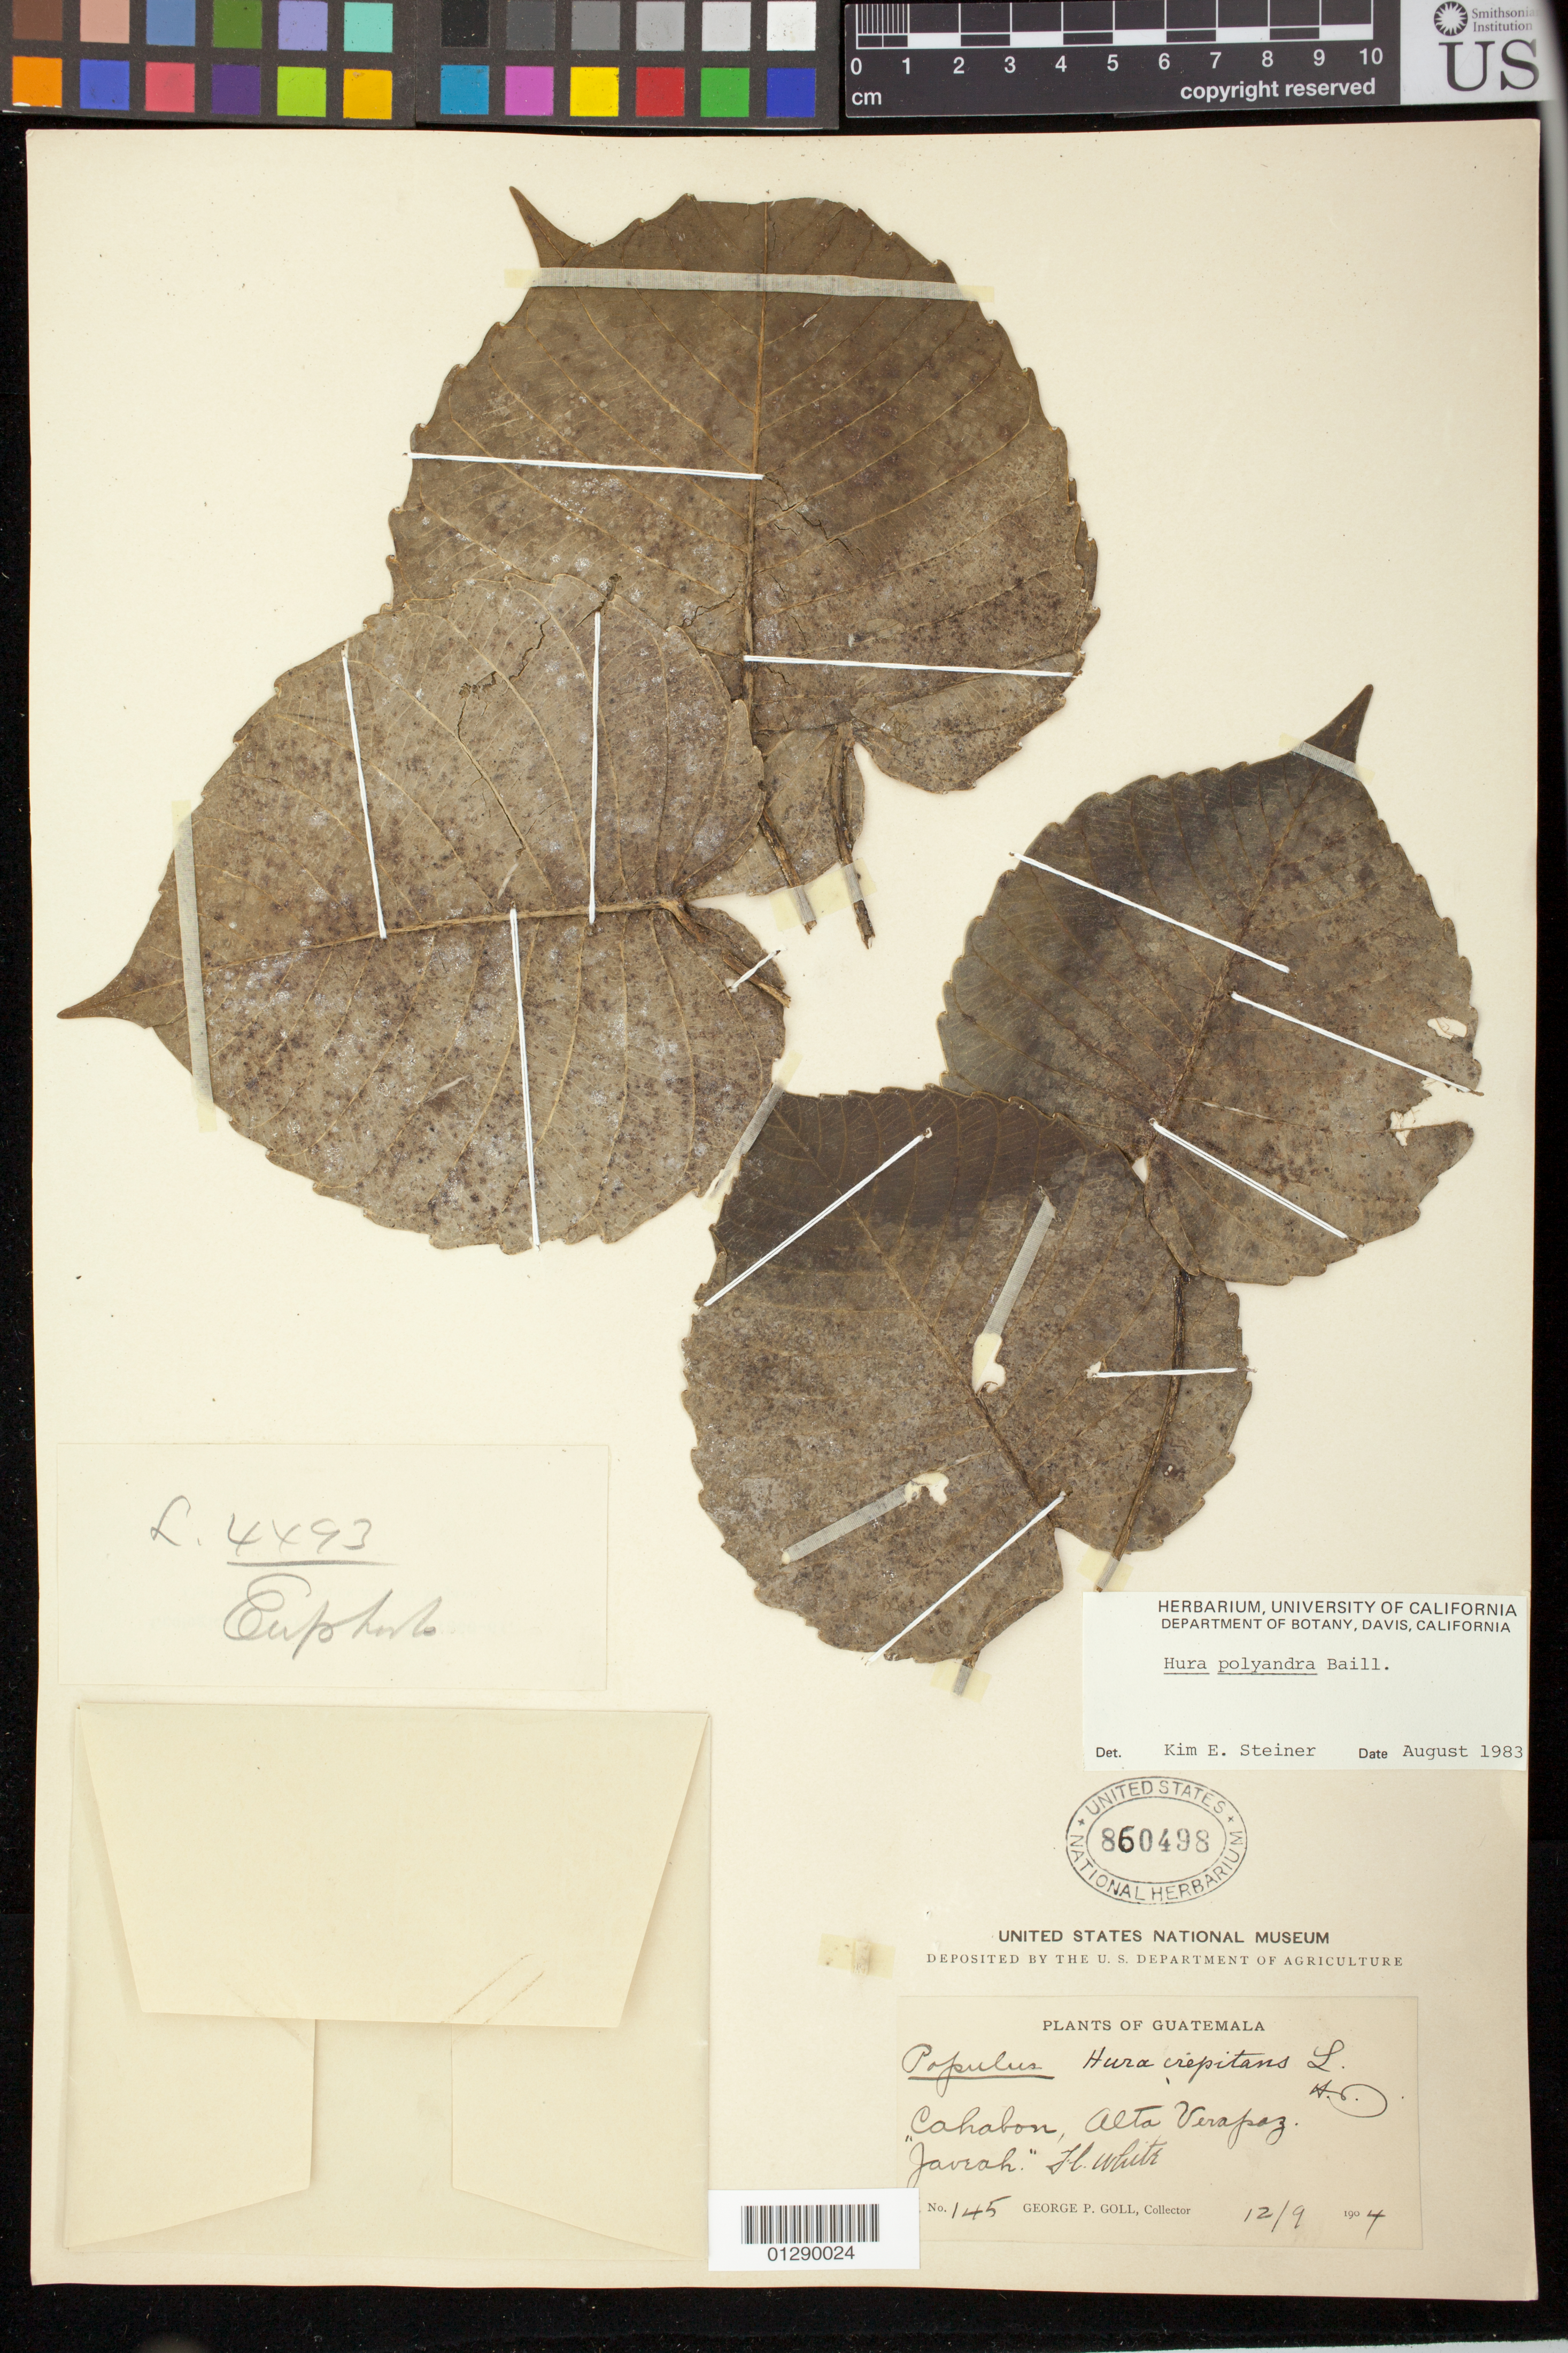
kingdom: Plantae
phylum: Tracheophyta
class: Magnoliopsida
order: Malpighiales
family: Euphorbiaceae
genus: Hura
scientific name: Hura polyandra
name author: Baill.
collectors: G. P. Goll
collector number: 145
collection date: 1904-09-12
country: Guatemala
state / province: Alta Verapaz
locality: Cahabon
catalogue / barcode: US 860498